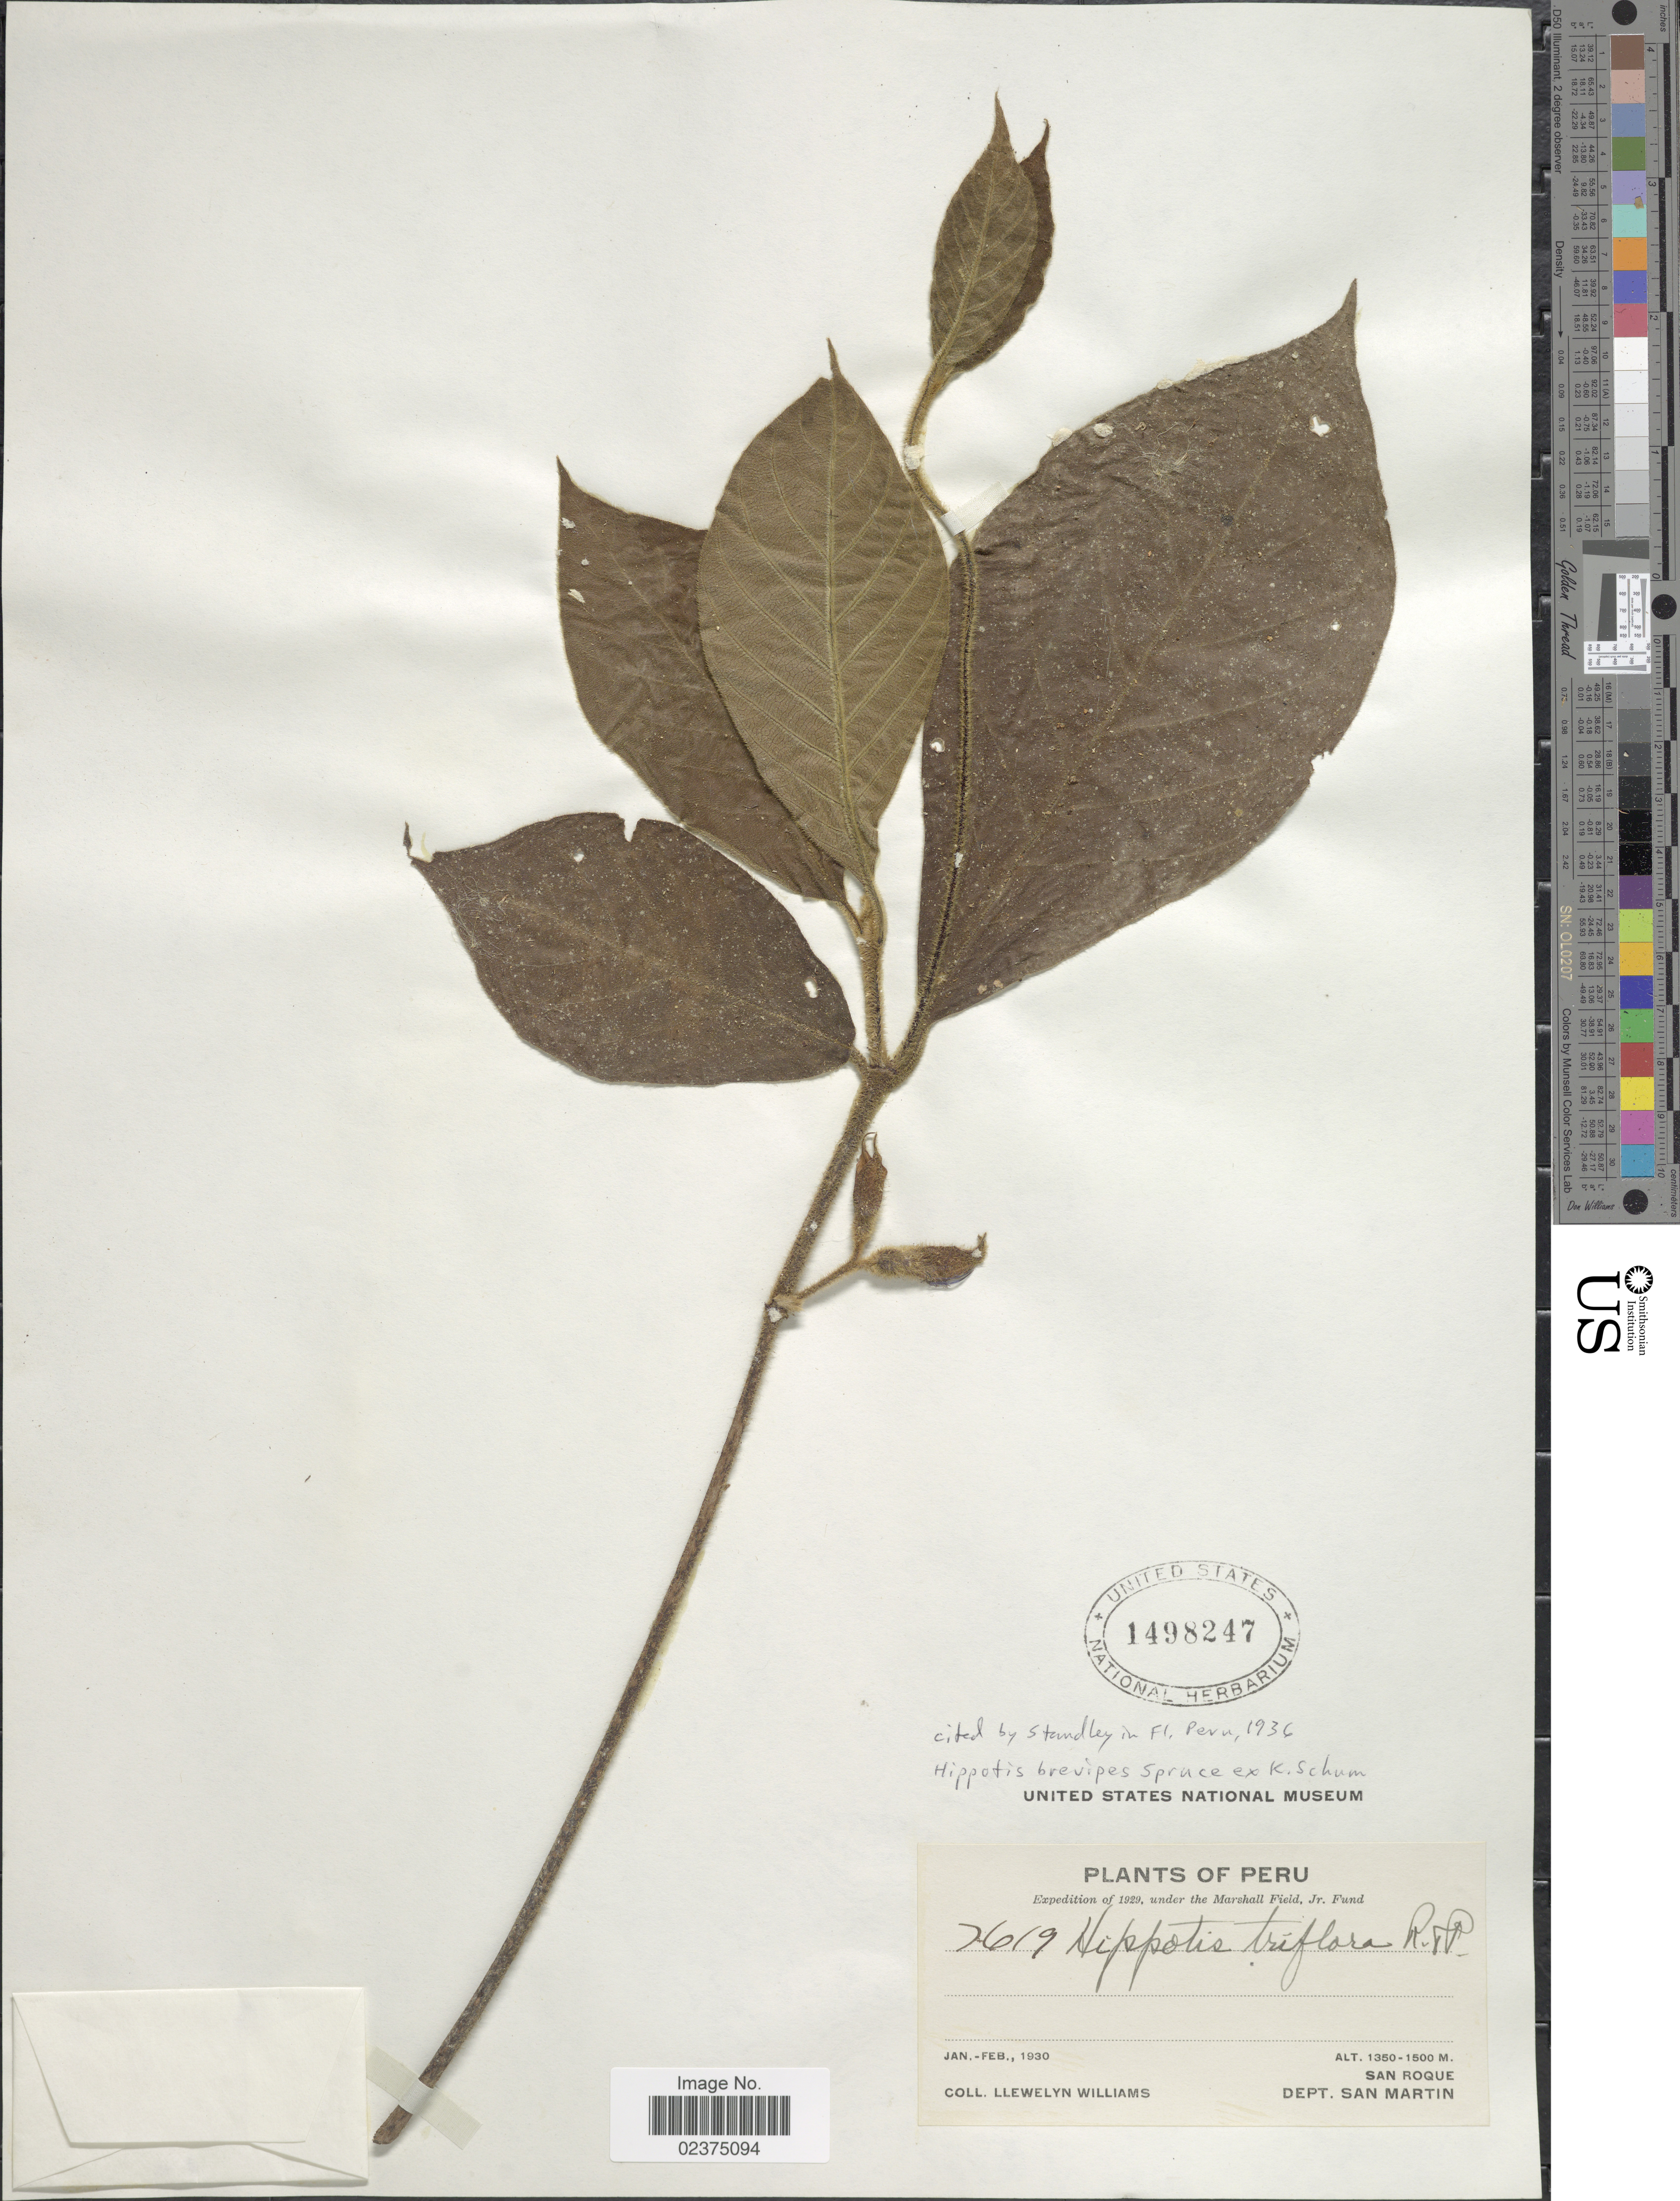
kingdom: Plantae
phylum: Tracheophyta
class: Magnoliopsida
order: Gentianales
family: Rubiaceae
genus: Hippotis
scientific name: Hippotis brevipes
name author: Spruce ex K. Schum.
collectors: Ll. Williams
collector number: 7619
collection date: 1930-01/1930-02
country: Peru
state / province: San Martín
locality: San Roque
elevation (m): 1350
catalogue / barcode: US 1498247